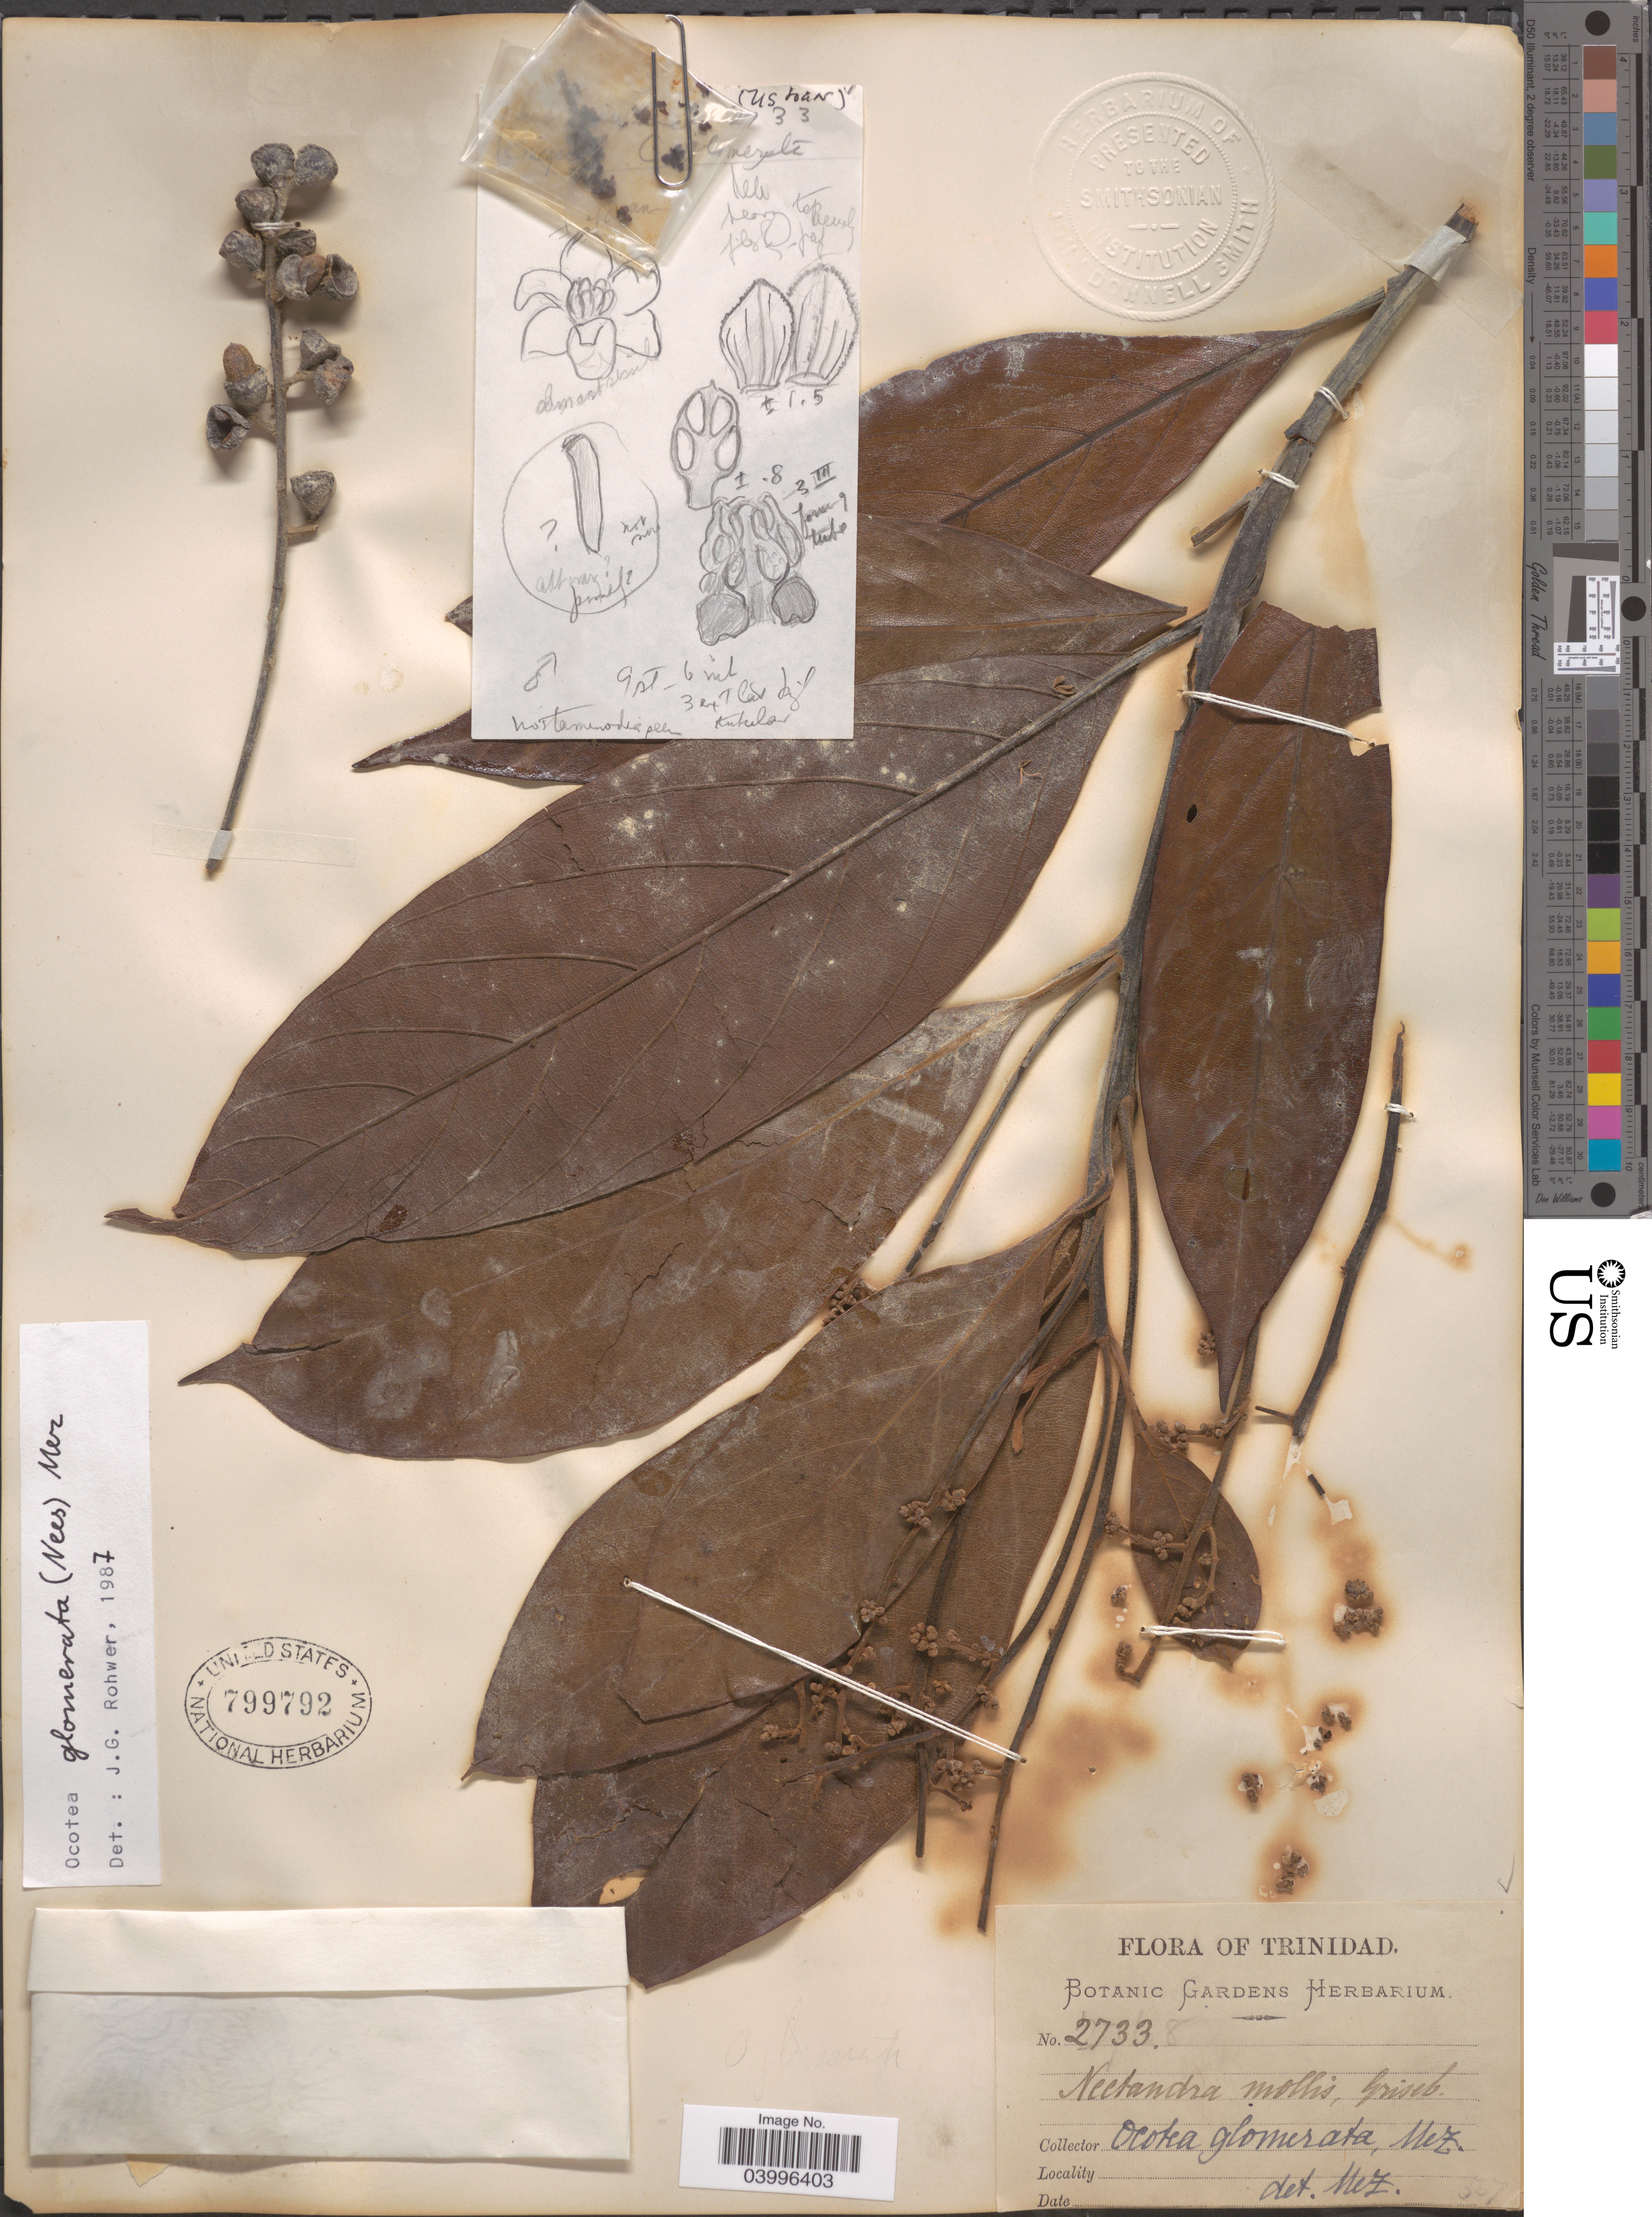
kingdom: Plantae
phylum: Tracheophyta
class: Magnoliopsida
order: Laurales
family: Lauraceae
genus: Ocotea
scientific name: Ocotea glomerata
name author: (Nees) Mez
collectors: ex herb. Botanic Gardens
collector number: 2733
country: Trinidad and Tobago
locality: Trinidad.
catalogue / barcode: US 799792